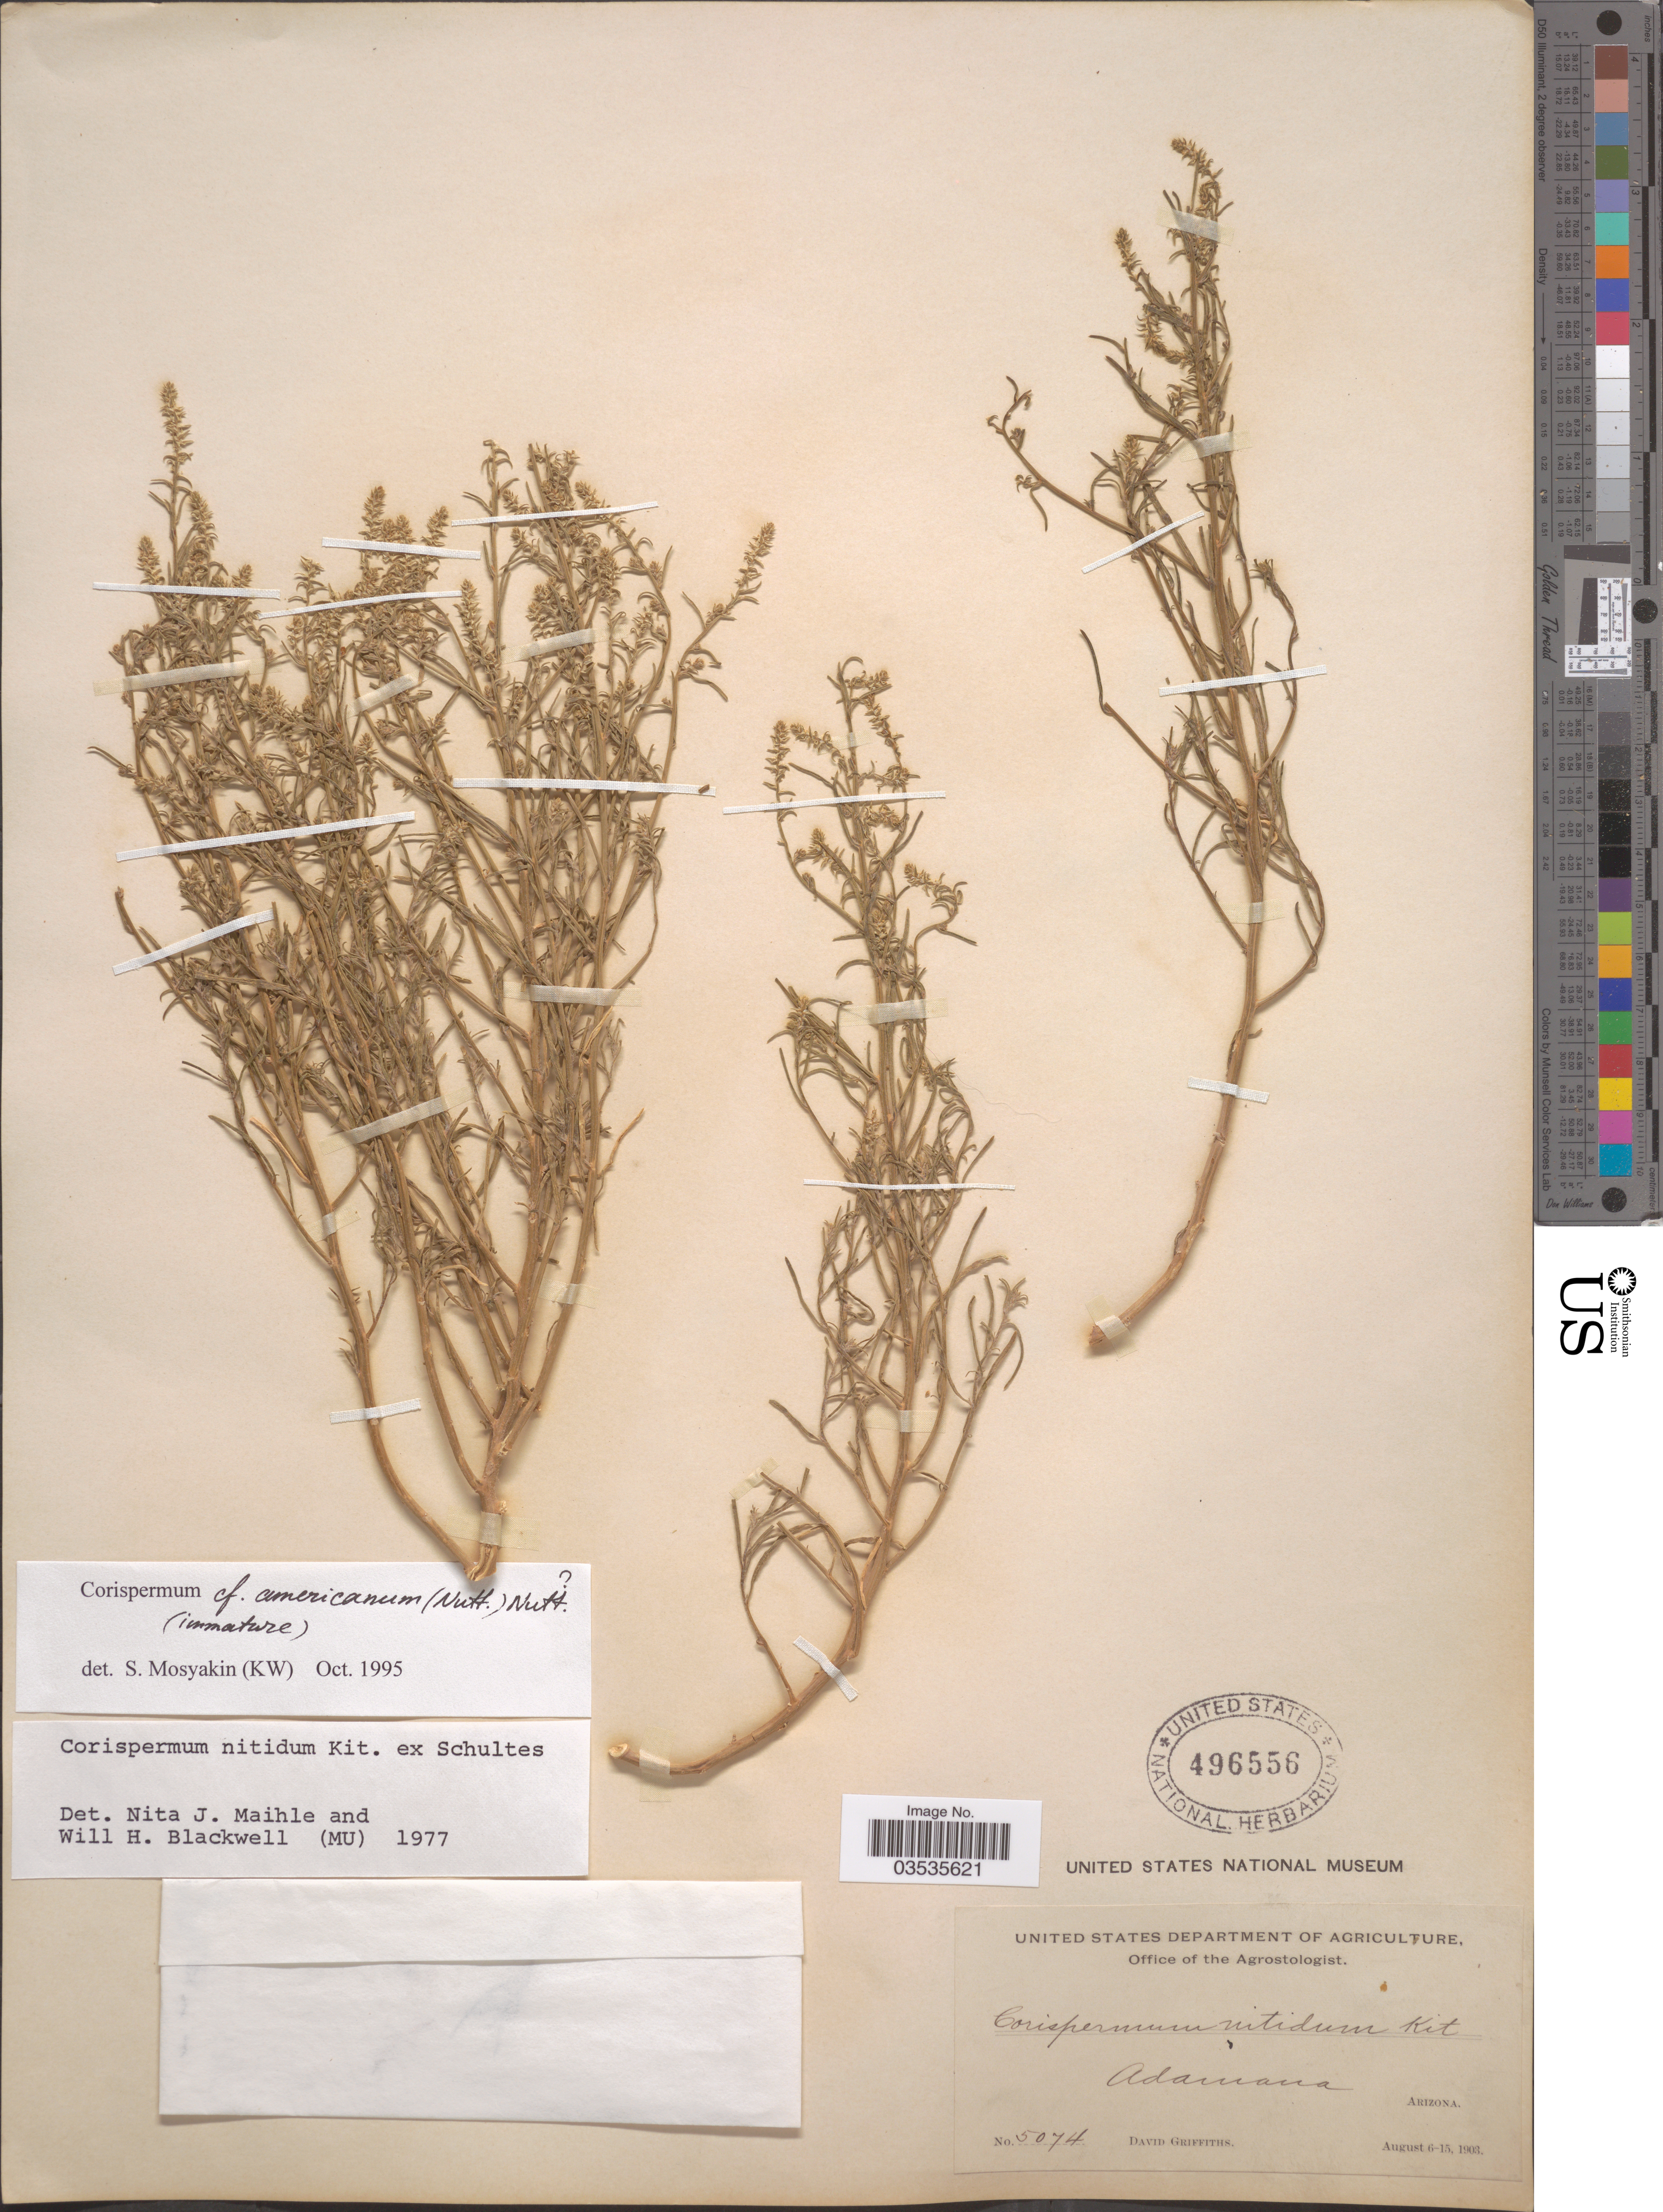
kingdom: Plantae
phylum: Tracheophyta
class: Magnoliopsida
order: Caryophyllales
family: Amaranthaceae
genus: Corispermum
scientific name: Corispermum americanum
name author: (Nutt.) Nutt.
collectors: D. Griffiths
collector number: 5074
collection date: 1903-08-06/1903-08-15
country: United States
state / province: Arizona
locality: Adamana.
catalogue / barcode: US 496556